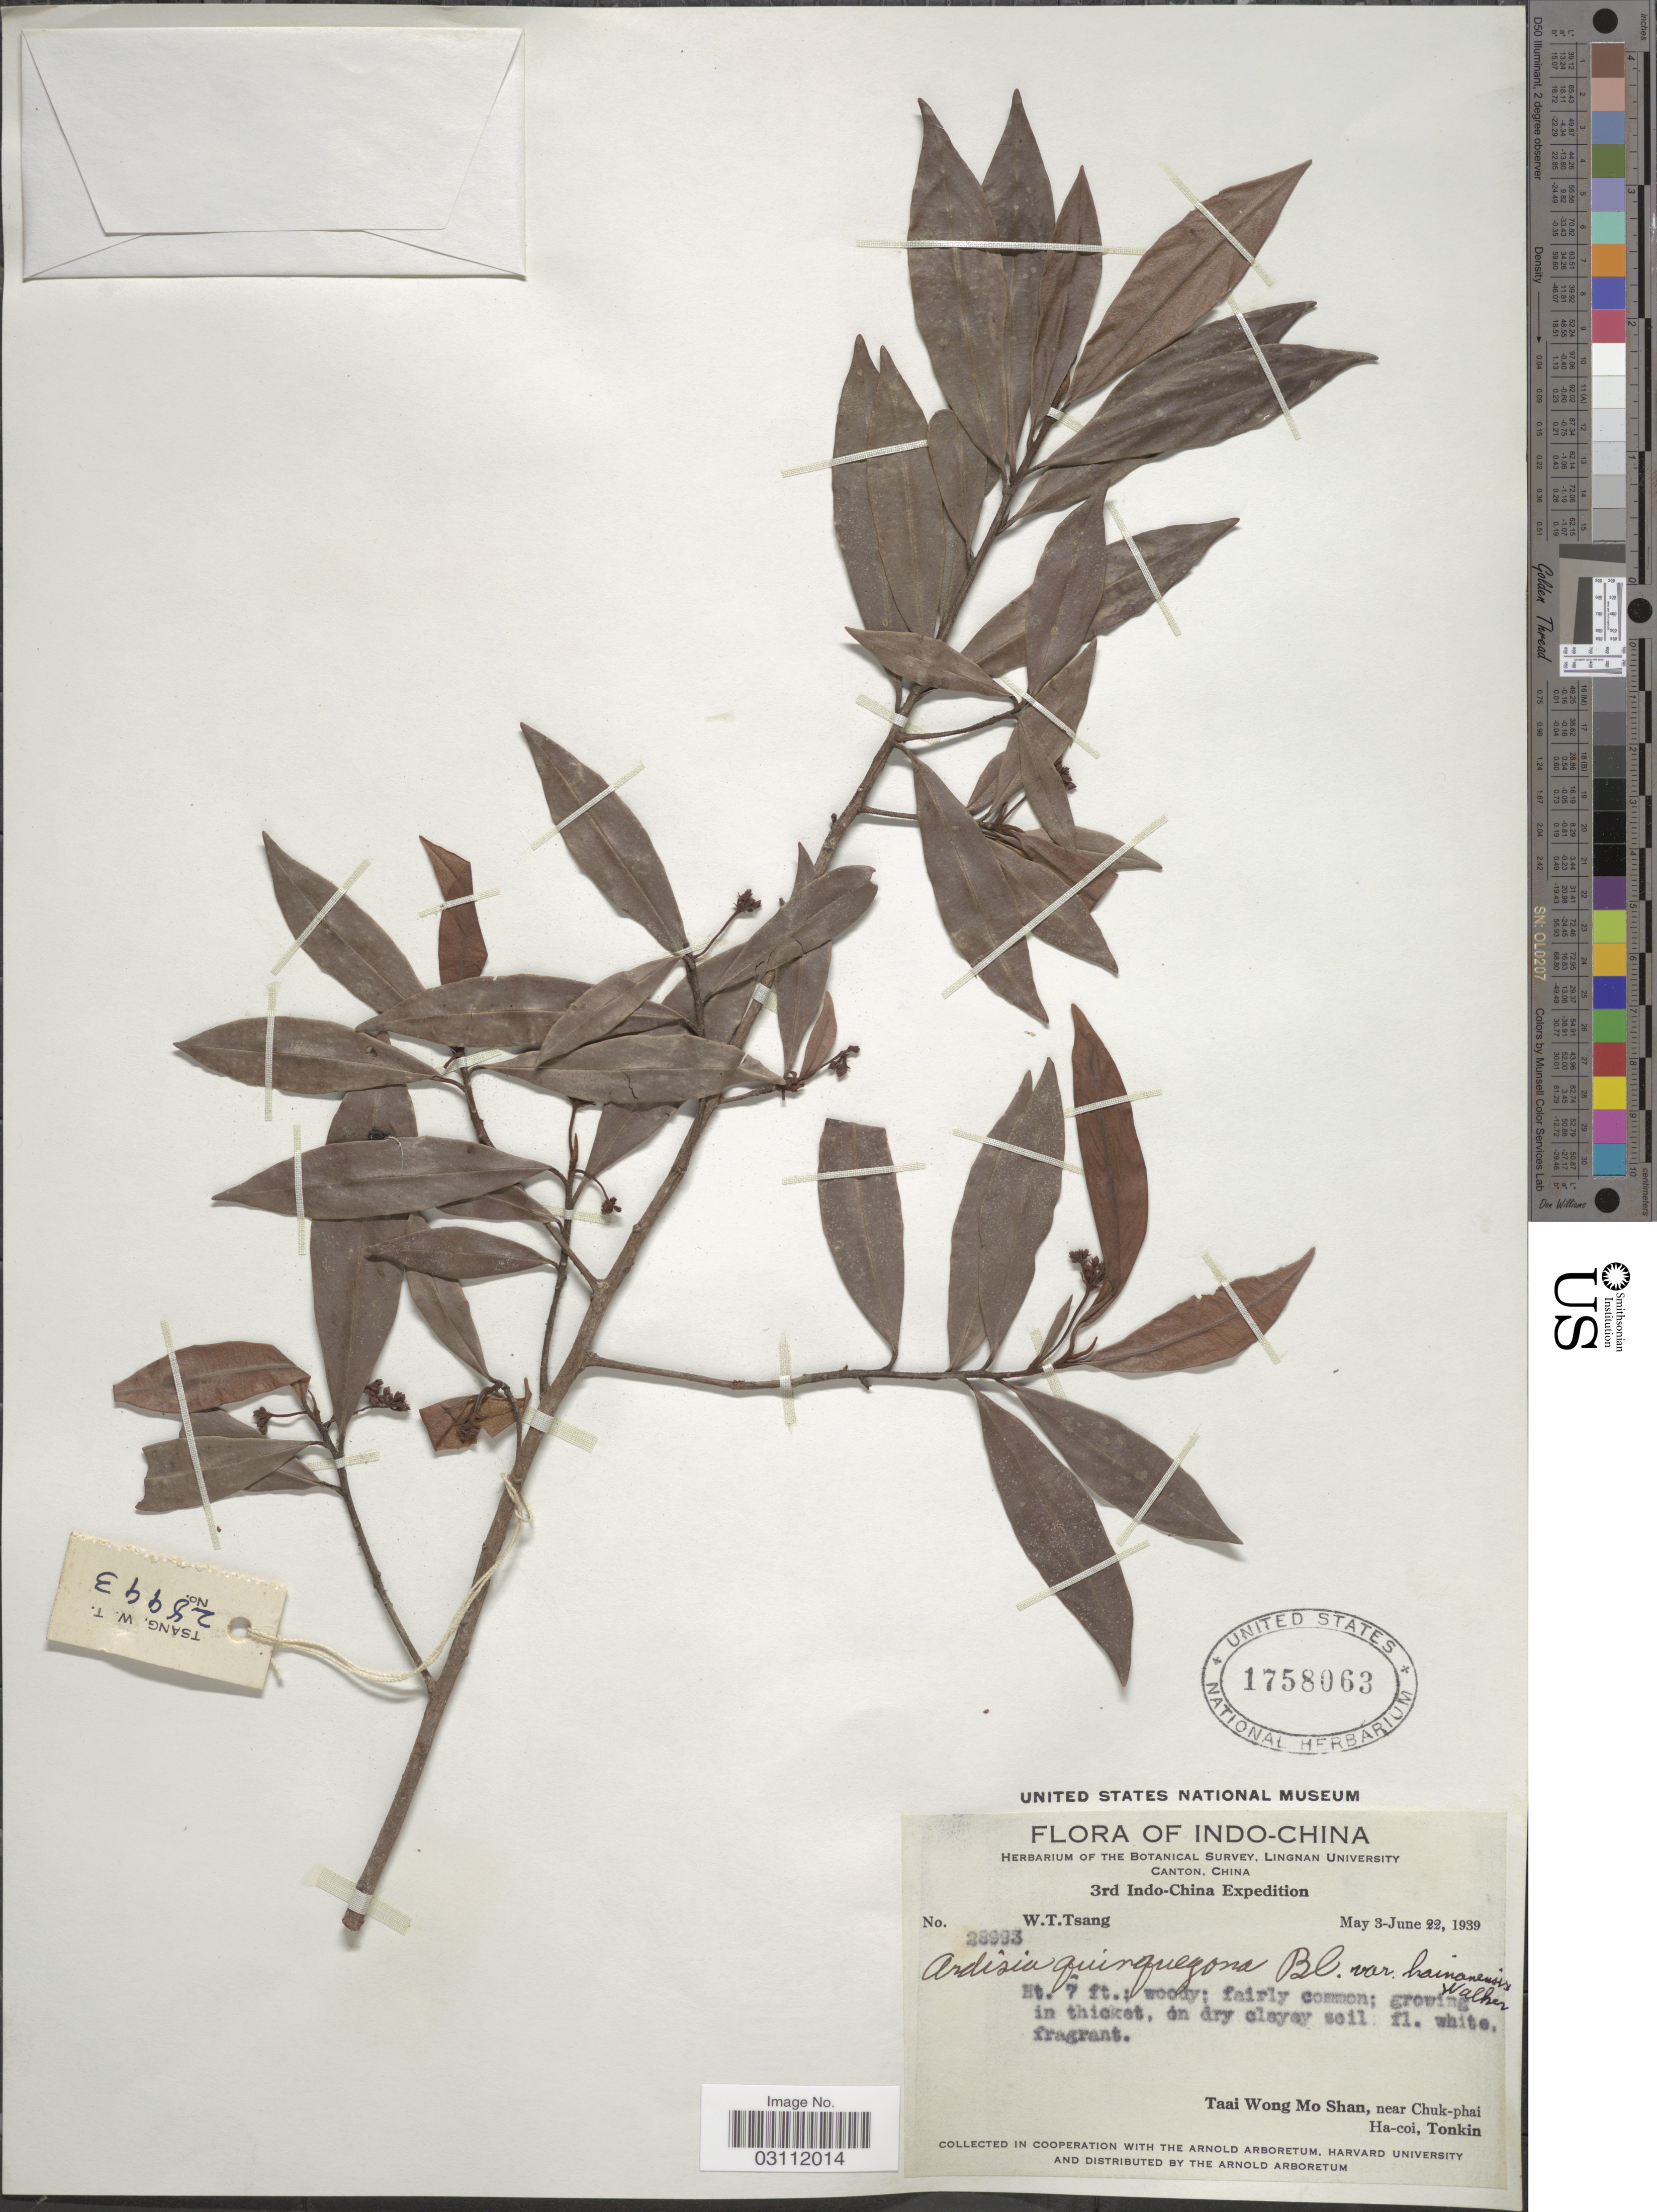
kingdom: Plantae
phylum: Tracheophyta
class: Magnoliopsida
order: Ericales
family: Primulaceae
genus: Ardisia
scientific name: Ardisia quinquegona var. hainanensis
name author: E. Walker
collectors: W. T. Tsang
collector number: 28993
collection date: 1939-05-03/1939-06-22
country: Vietnam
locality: Indo-China, Taai Wong Mo Shan, near Chuk-phai, Ha-coi, Tonkin.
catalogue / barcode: US 1758063